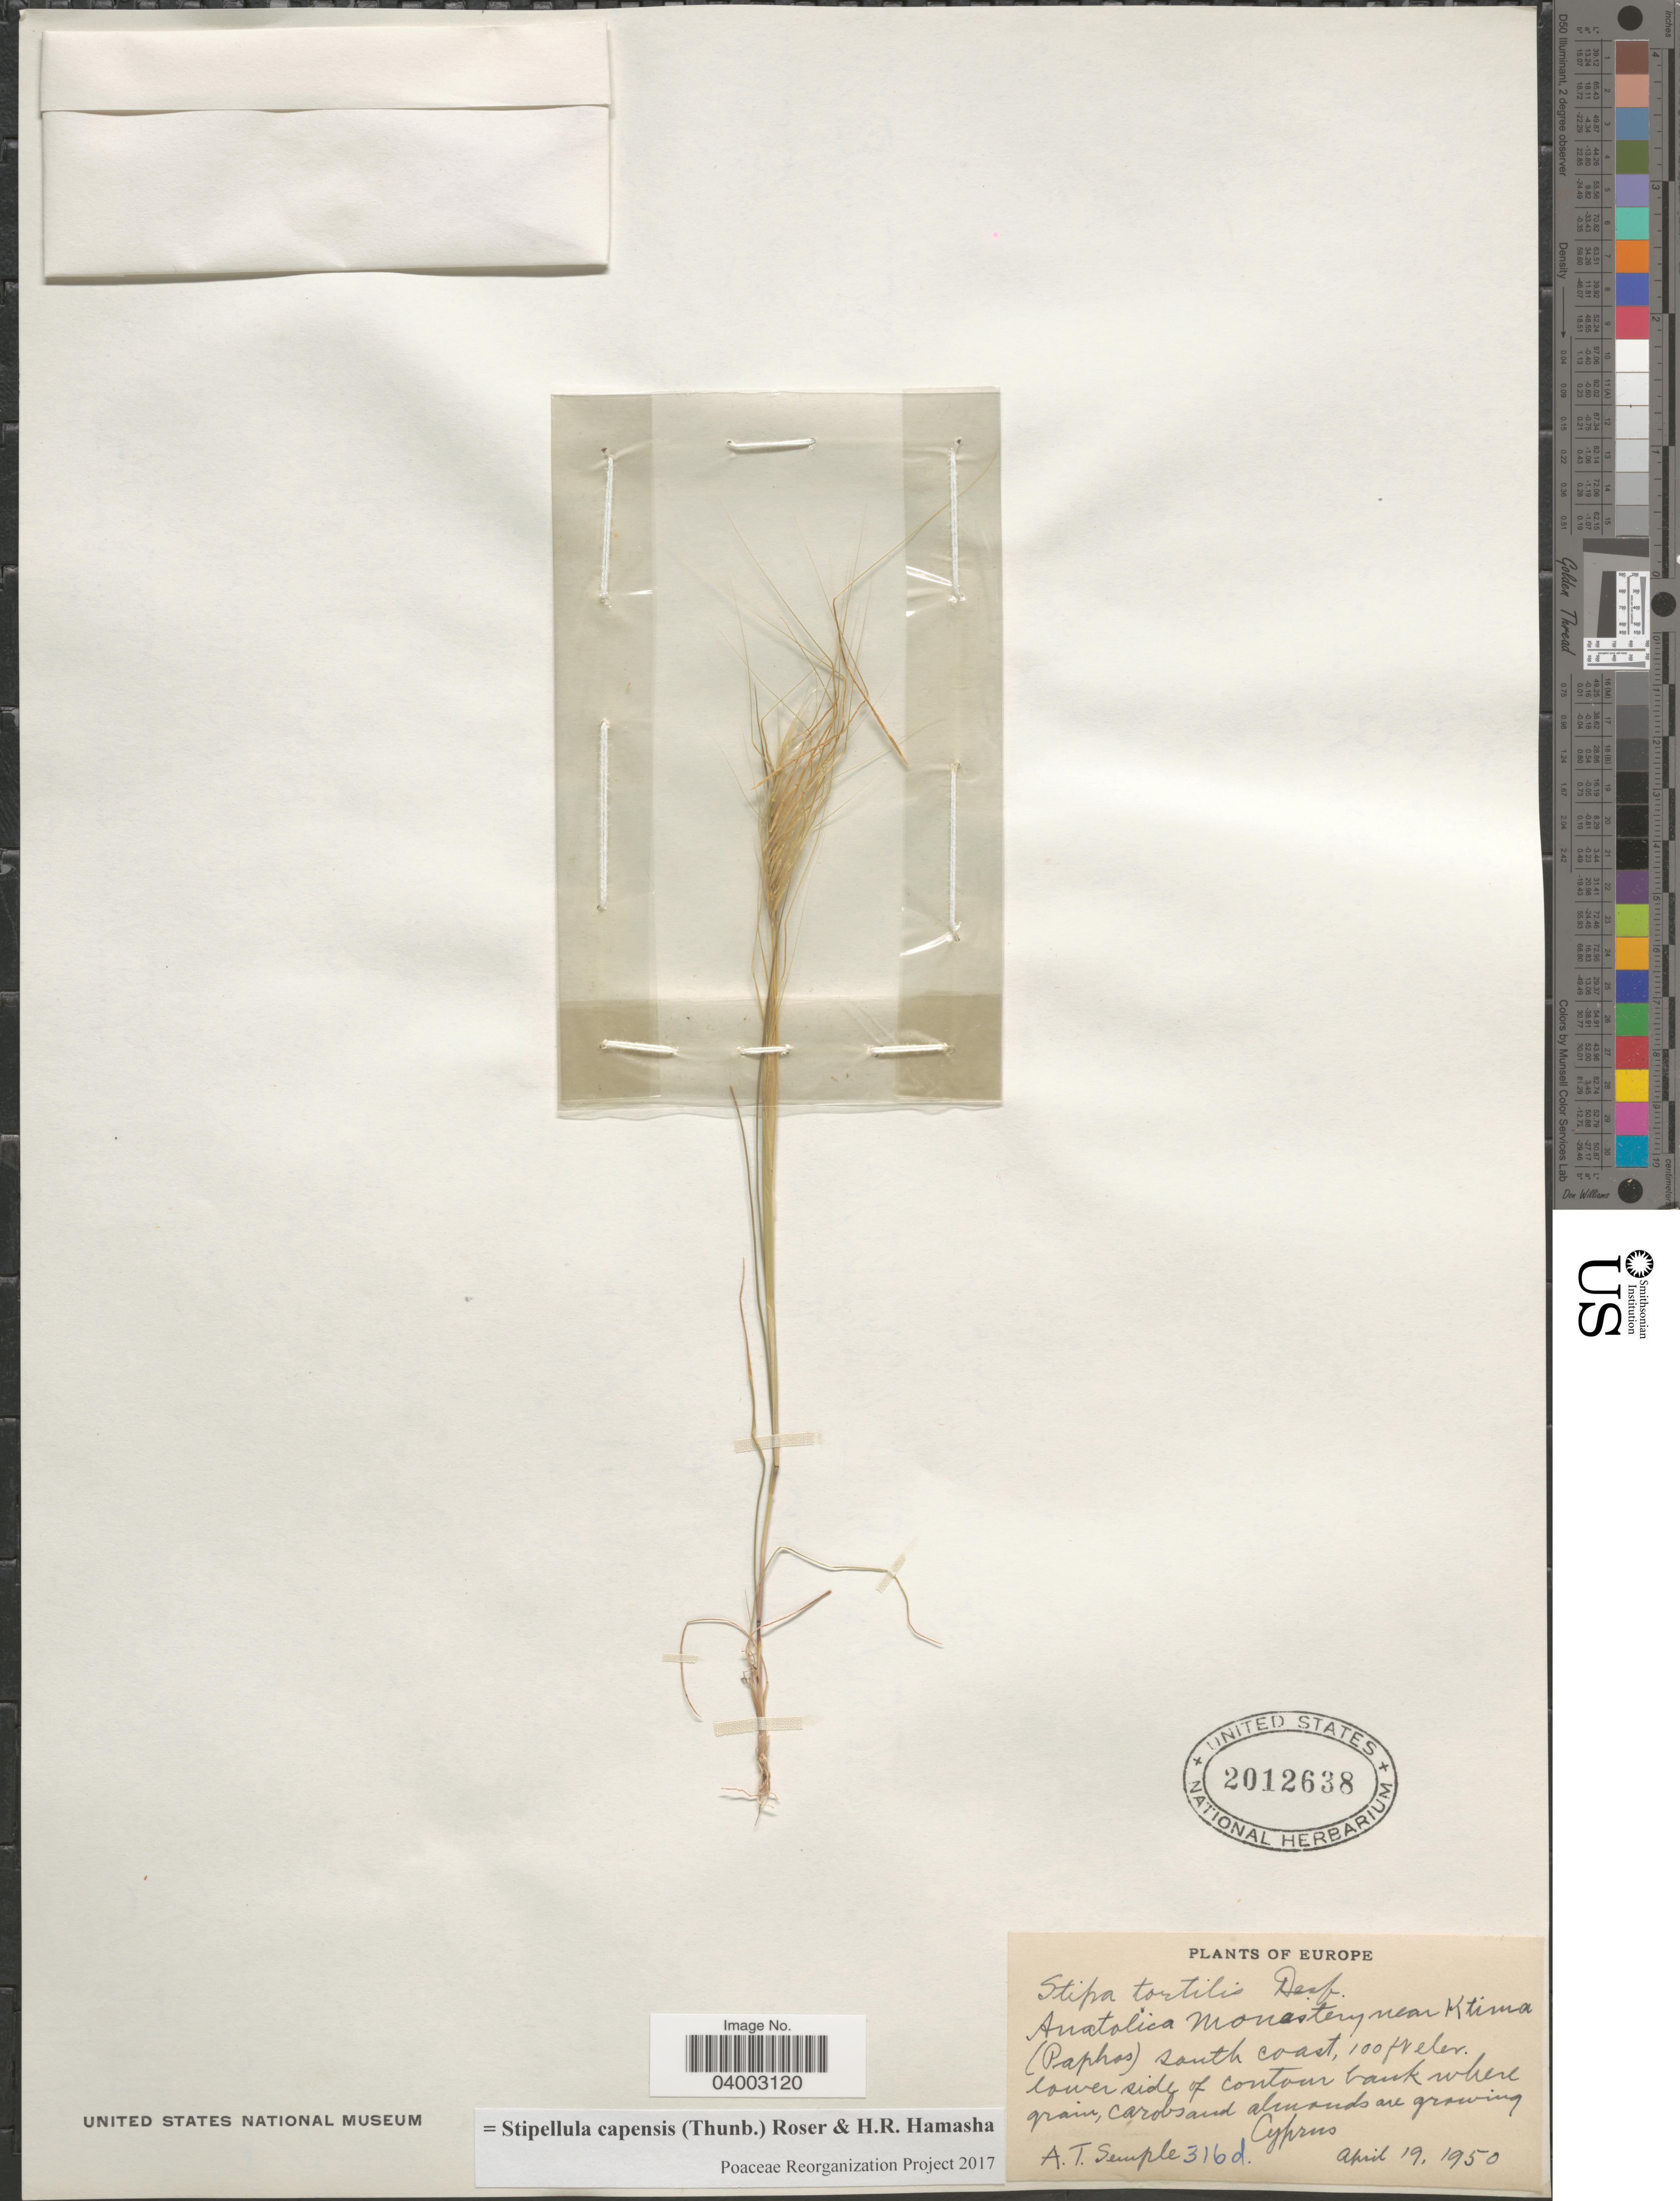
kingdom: Plantae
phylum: Tracheophyta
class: Liliopsida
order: Poales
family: Poaceae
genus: Stipellula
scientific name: Stipellula capensis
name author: (Thunb.) Röser & H. R. Hamasha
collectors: A. Semple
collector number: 316d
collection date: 1950-04-19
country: Cyprus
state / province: Páfos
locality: Anatolica Monastery near Ktima (Paphos) south coast, lower side of contour bank where grain, carobsand [interpreted] almonds are growing.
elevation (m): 30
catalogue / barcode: US 2012638